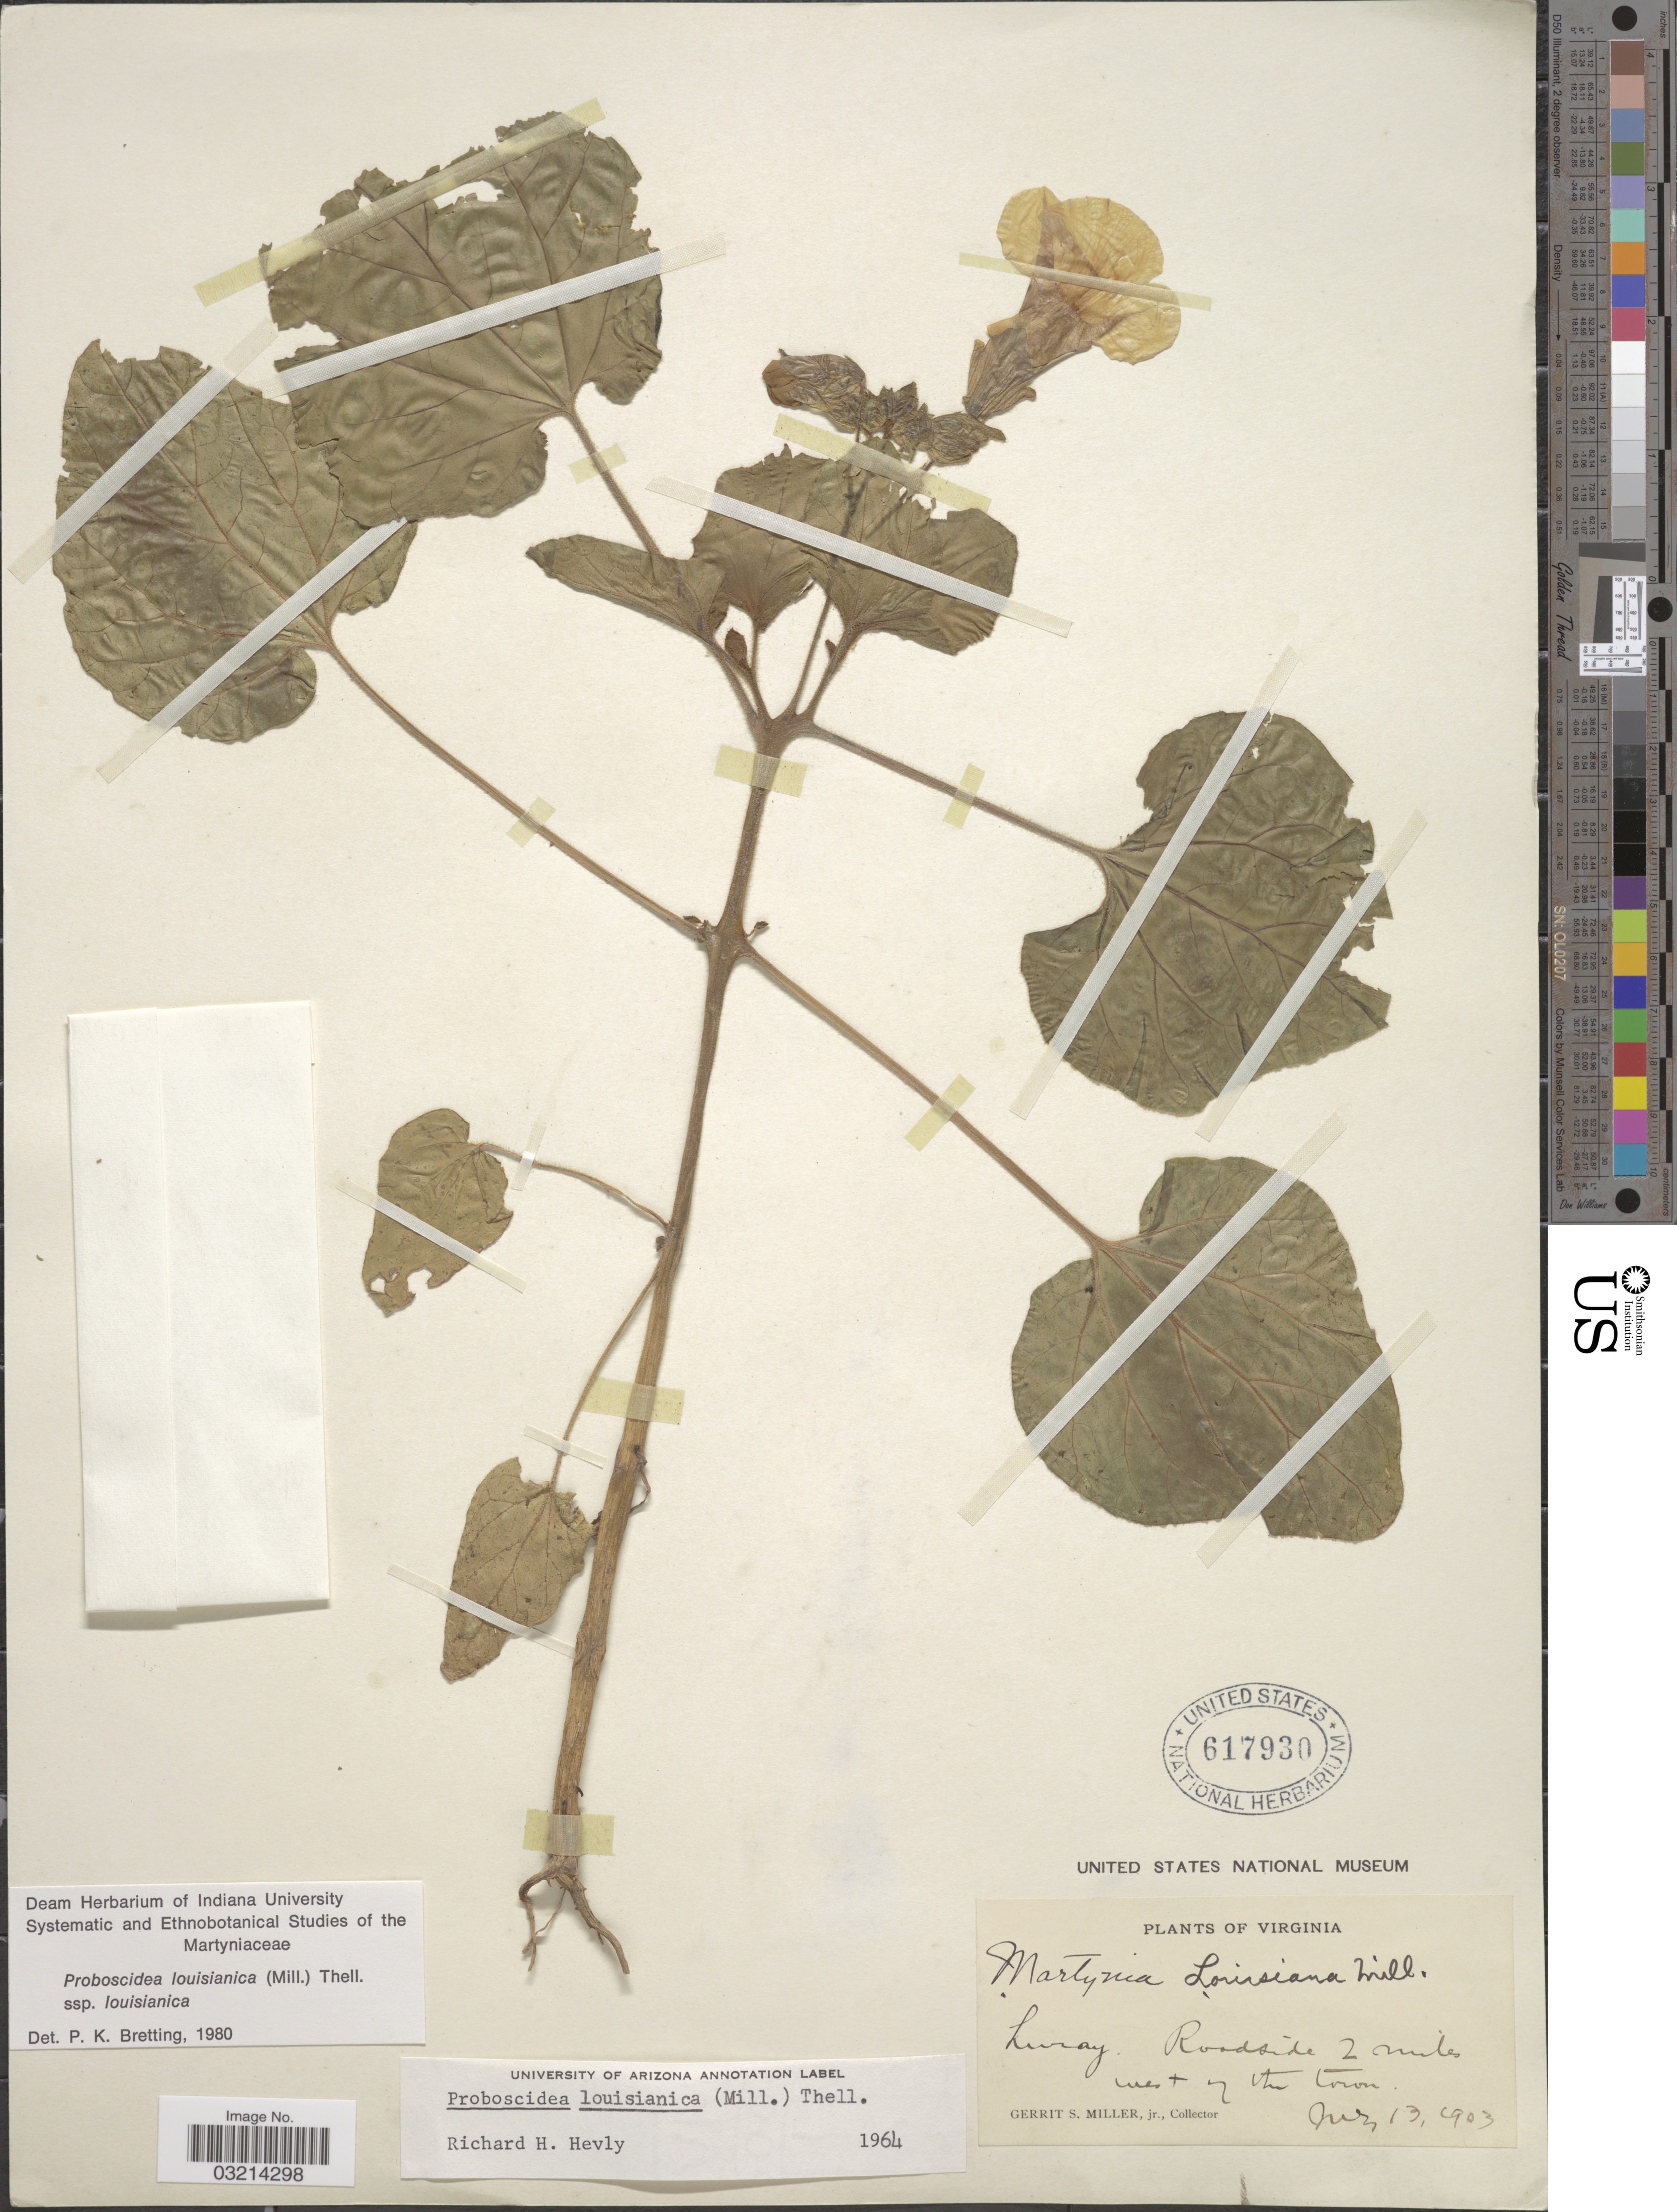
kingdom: Plantae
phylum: Tracheophyta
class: Magnoliopsida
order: Lamiales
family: Martyniaceae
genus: Proboscidea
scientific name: Proboscidea louisianica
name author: Thell.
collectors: G. S. Miller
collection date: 1903-07-13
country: United States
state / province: Virginia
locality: Luray. Roadside 2 miles west of the town.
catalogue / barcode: US 617930